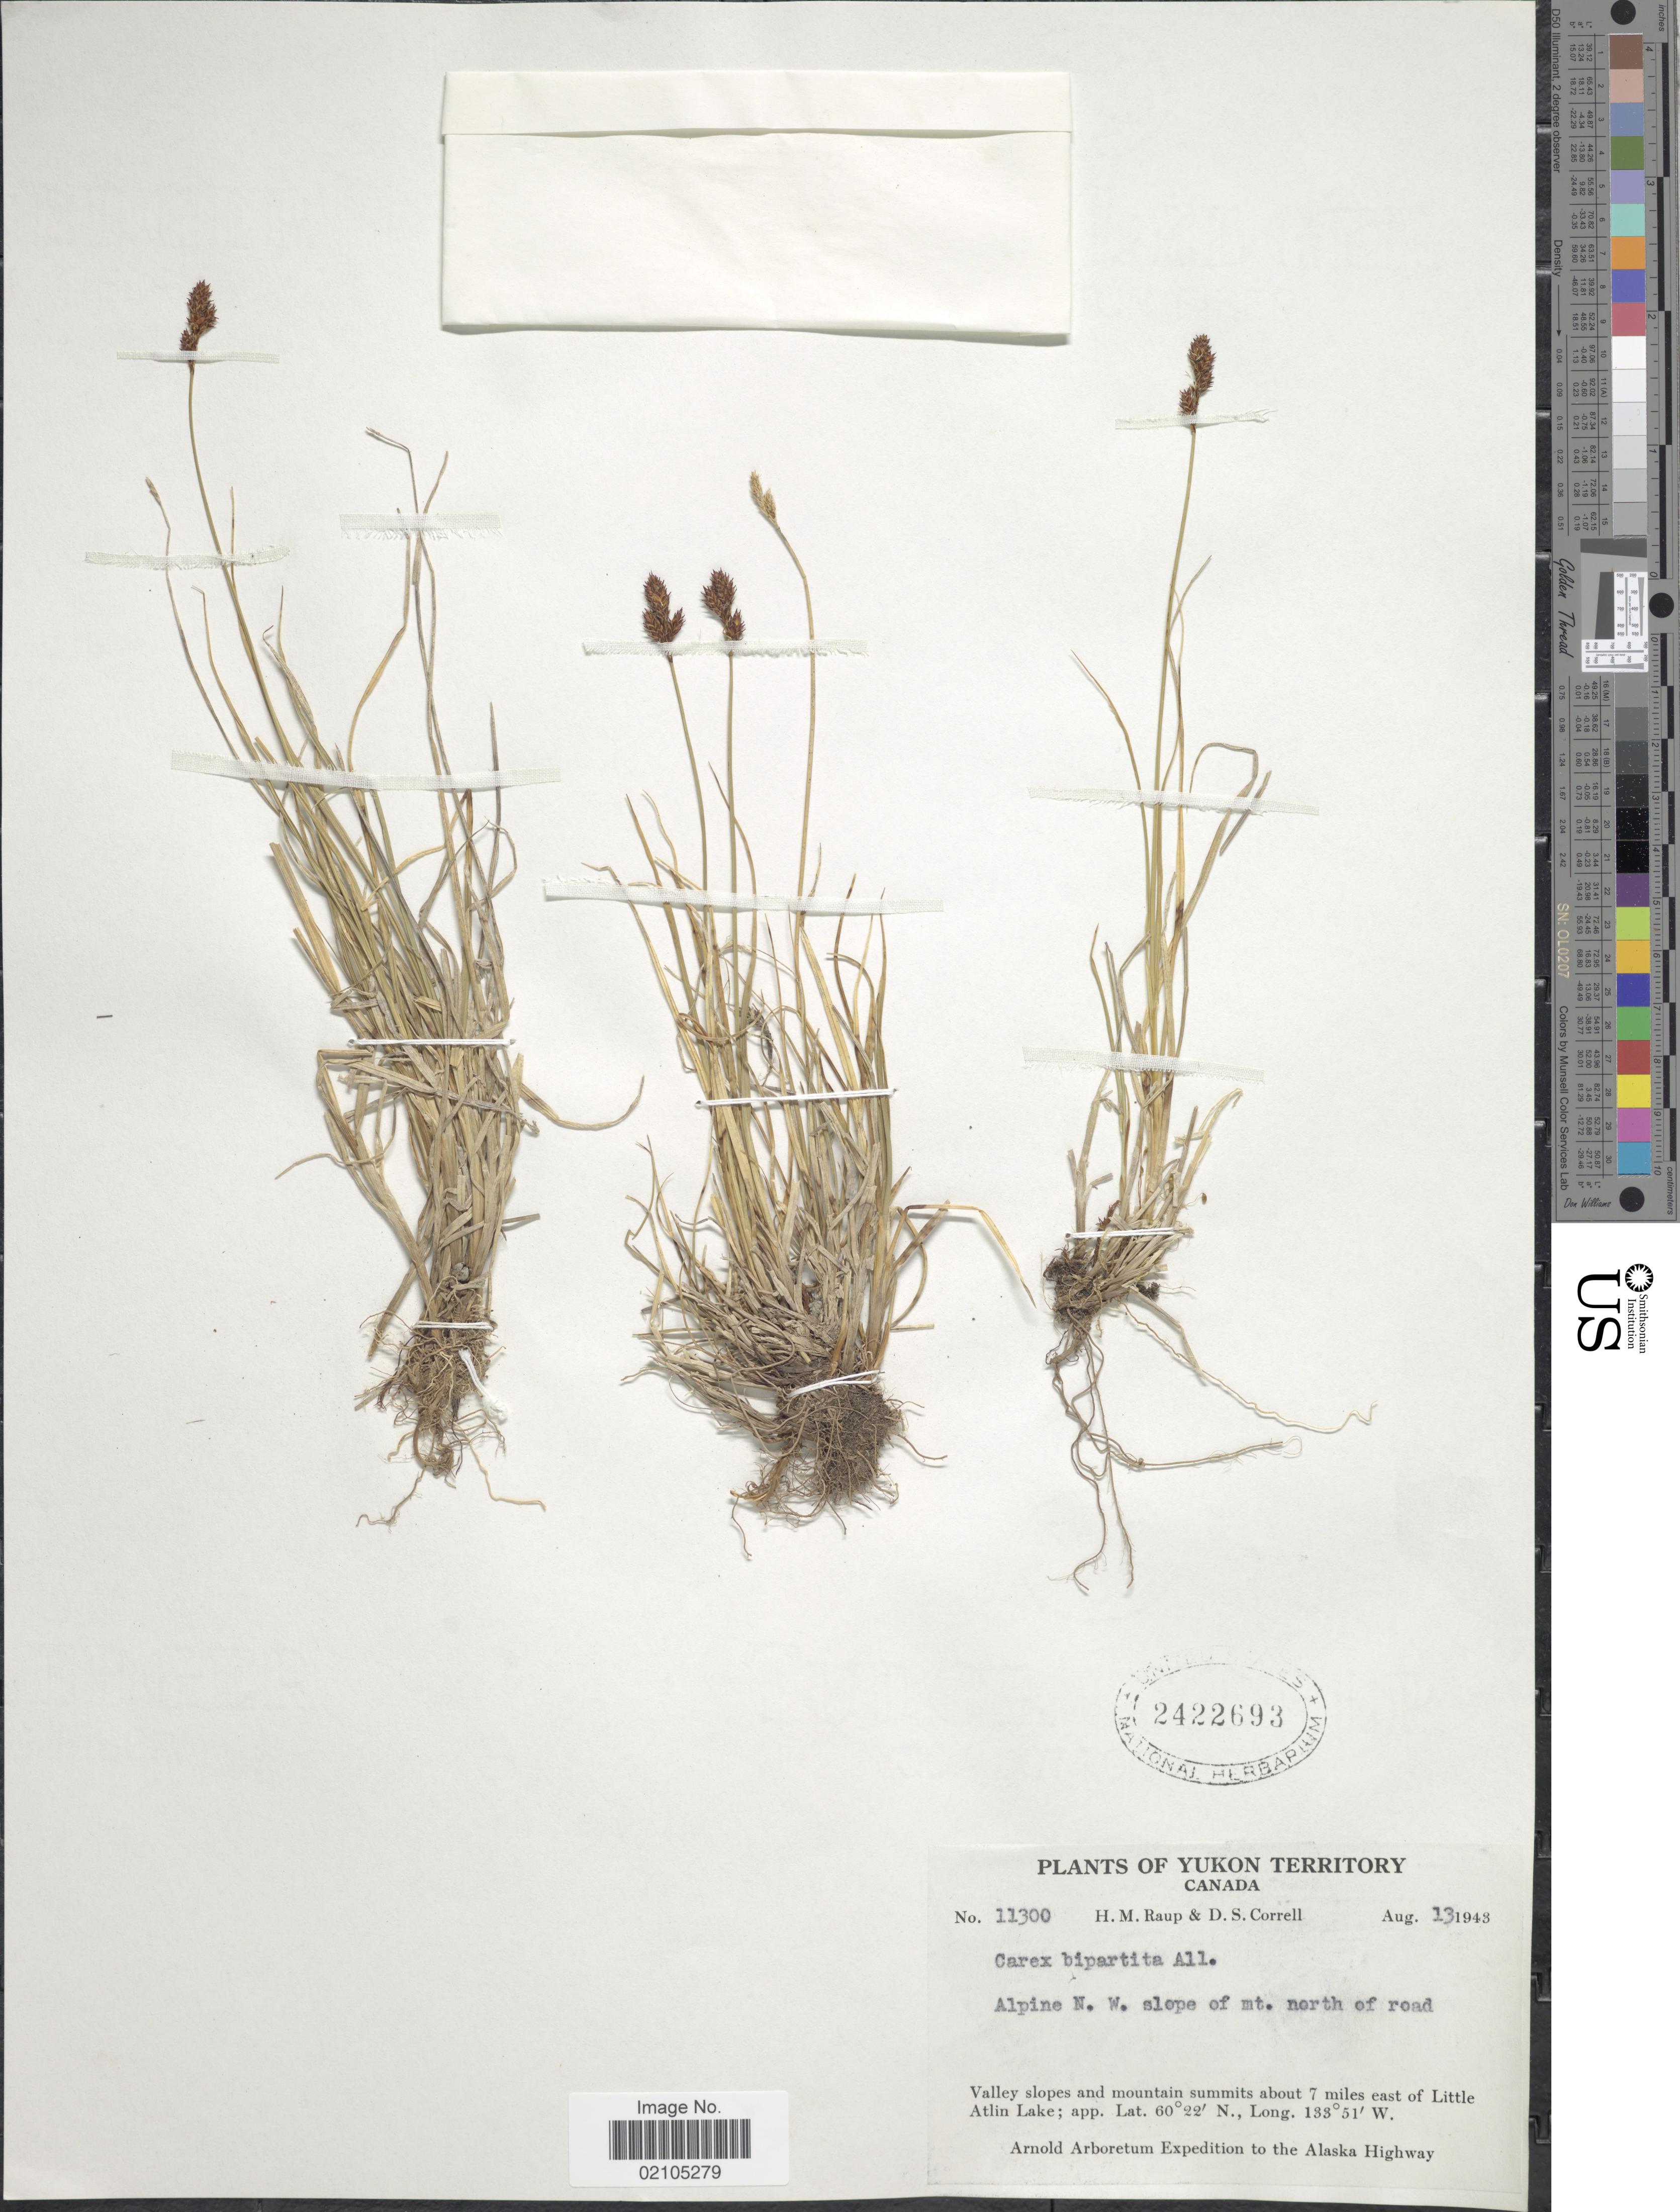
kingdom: Plantae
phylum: Tracheophyta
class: Liliopsida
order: Poales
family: Cyperaceae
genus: Carex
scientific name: Carex lachenalii subsp. lachenalii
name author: Schkuhr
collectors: H. Raup & D. S. Correll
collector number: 11300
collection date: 1943-08-13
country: Canada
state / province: Yukon Territory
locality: Yukon Territory. Canada. Alpine N.W. slope of mt. north of road. Valley slopes and mountain summits about 7 miles east of Little Atlin Lake.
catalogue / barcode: US 24222693